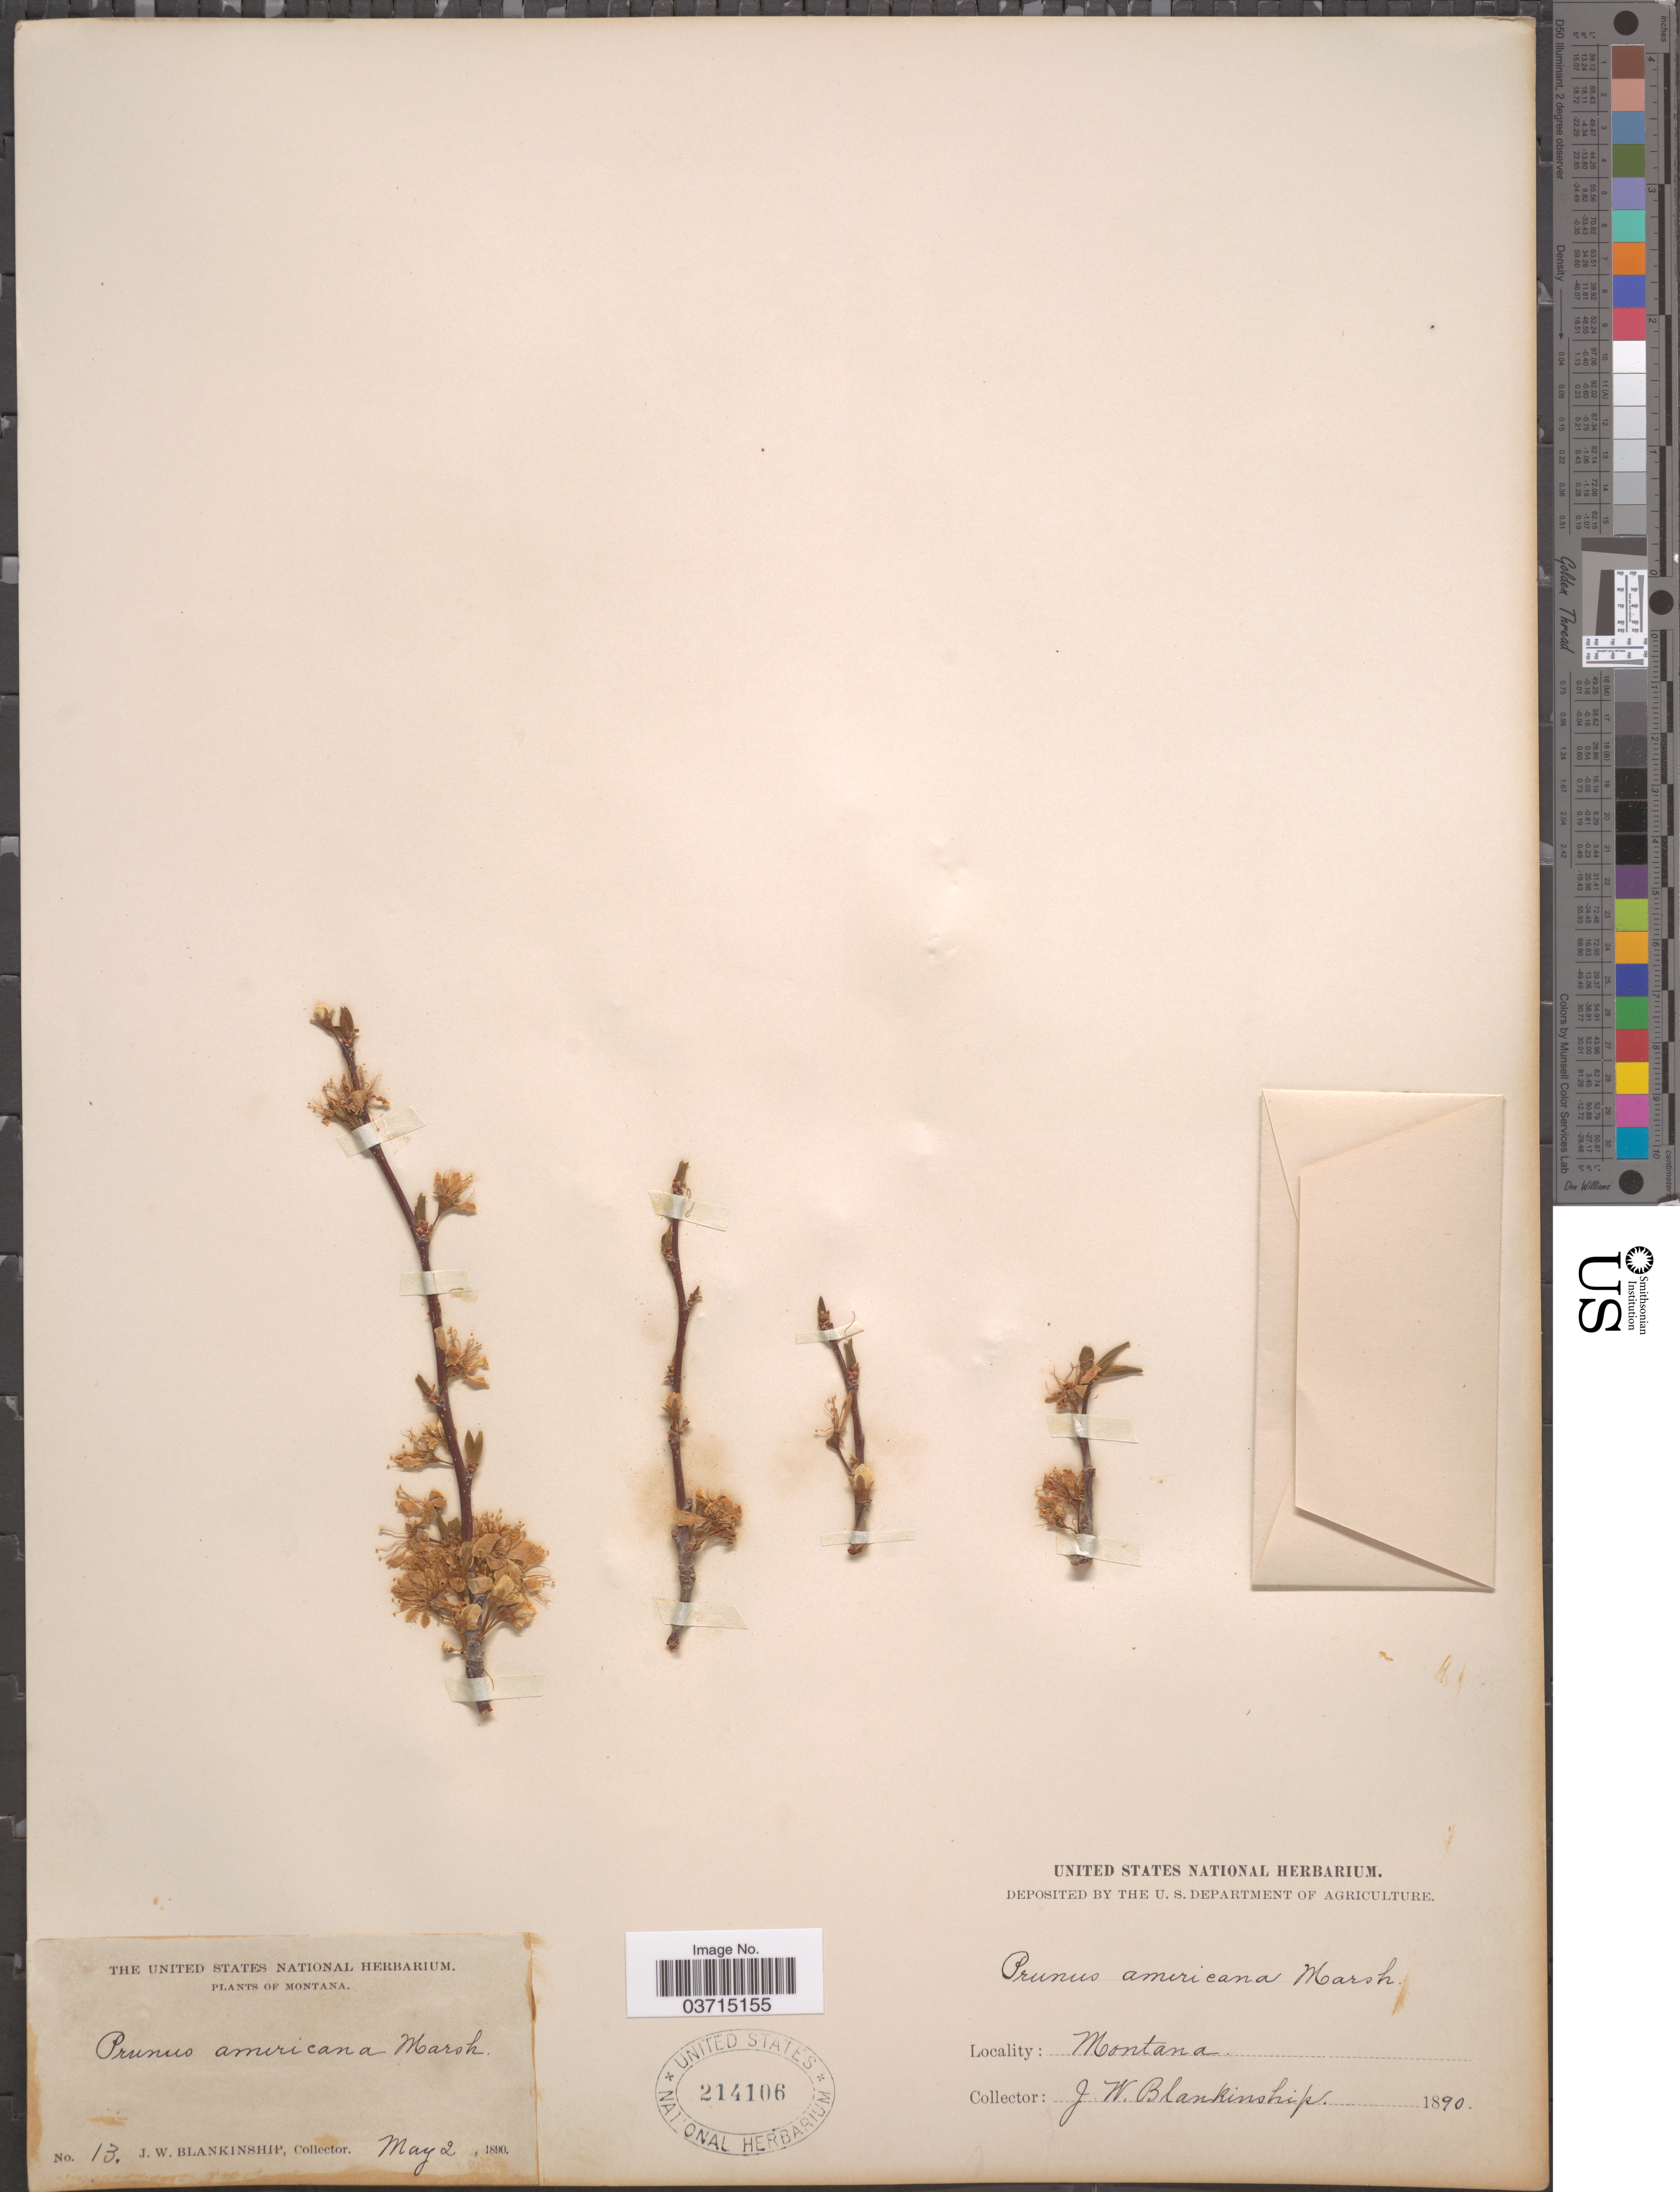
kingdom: Plantae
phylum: Tracheophyta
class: Magnoliopsida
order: Rosales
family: Rosaceae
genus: Prunus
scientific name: Prunus americana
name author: Marshall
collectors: J. W. Blankinship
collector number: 13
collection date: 1890-05-02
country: United States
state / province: Montana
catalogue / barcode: US 214106